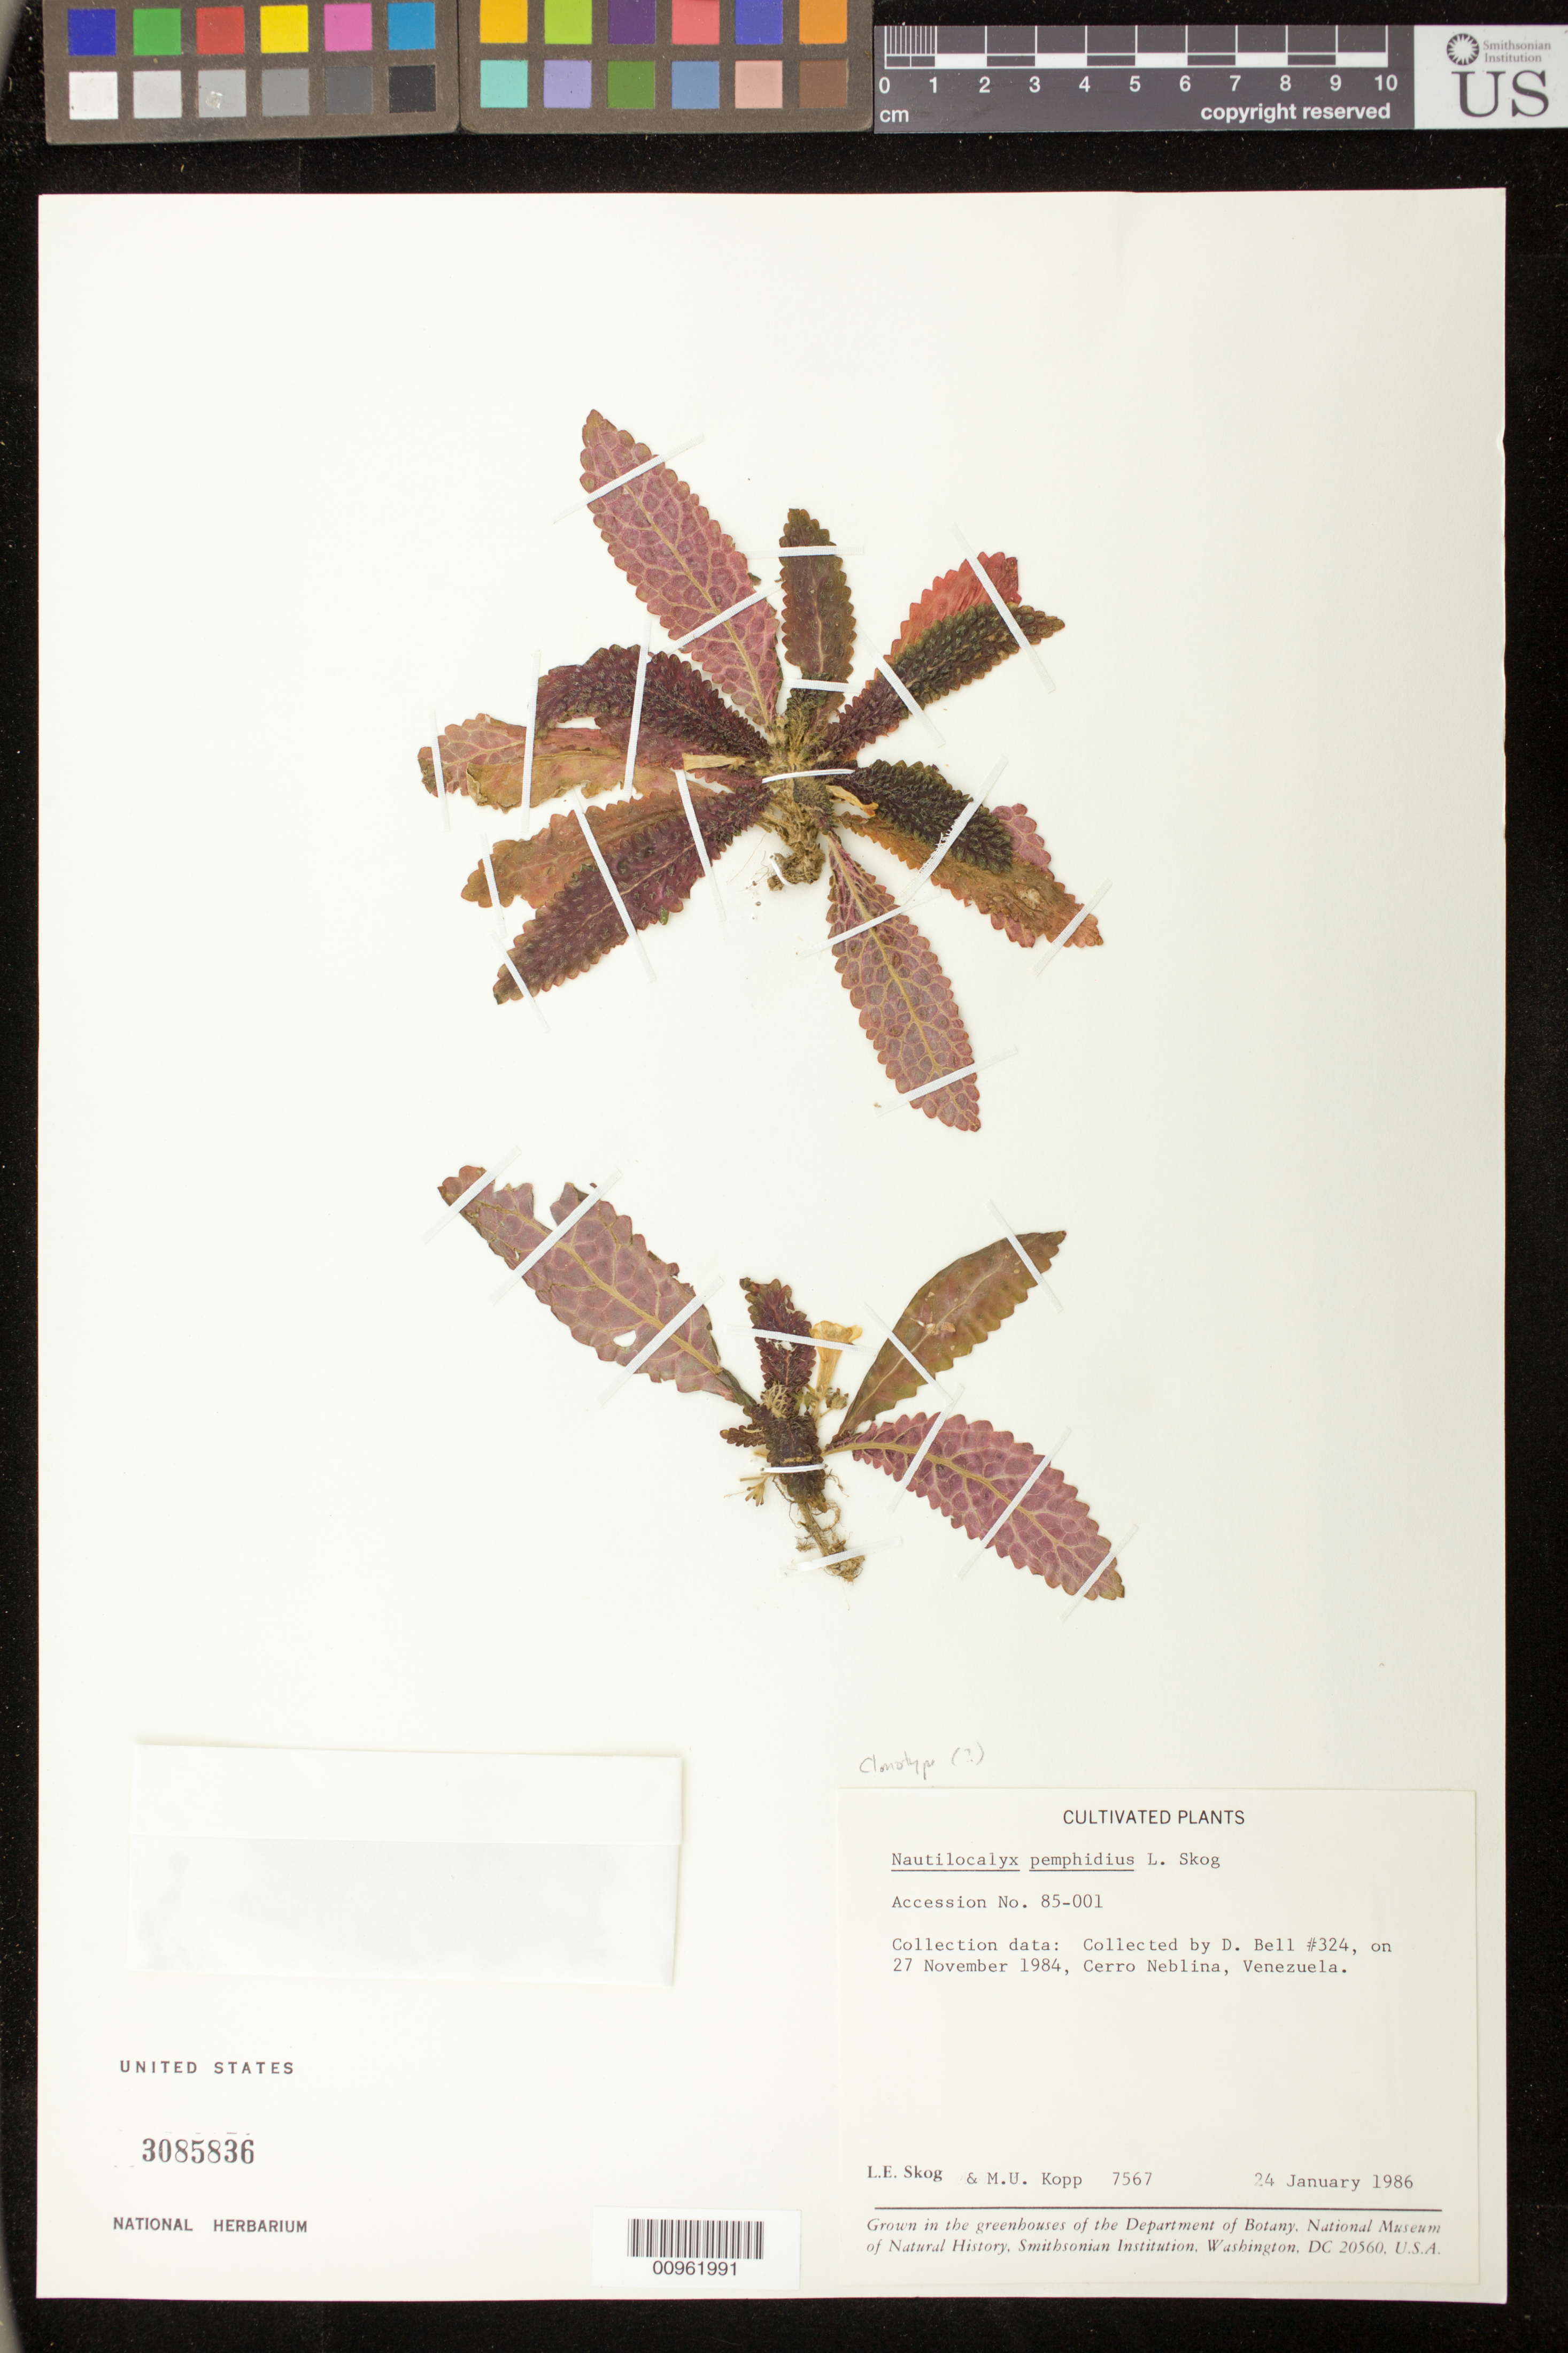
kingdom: Plantae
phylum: Tracheophyta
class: Magnoliopsida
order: Lamiales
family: Gesneriaceae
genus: Nautilocalyx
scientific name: Nautilocalyx pemphidius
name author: L.E. Skog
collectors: L. E. Skog & M. U. Kopp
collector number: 7567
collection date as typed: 24 Jan 1986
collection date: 1986-01-24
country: Venezuela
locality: Grown in the greenhouses of the Dept. of Botany, National Museum of Natural History, Smithsonian Institution, Washington, DC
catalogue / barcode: US 3085836